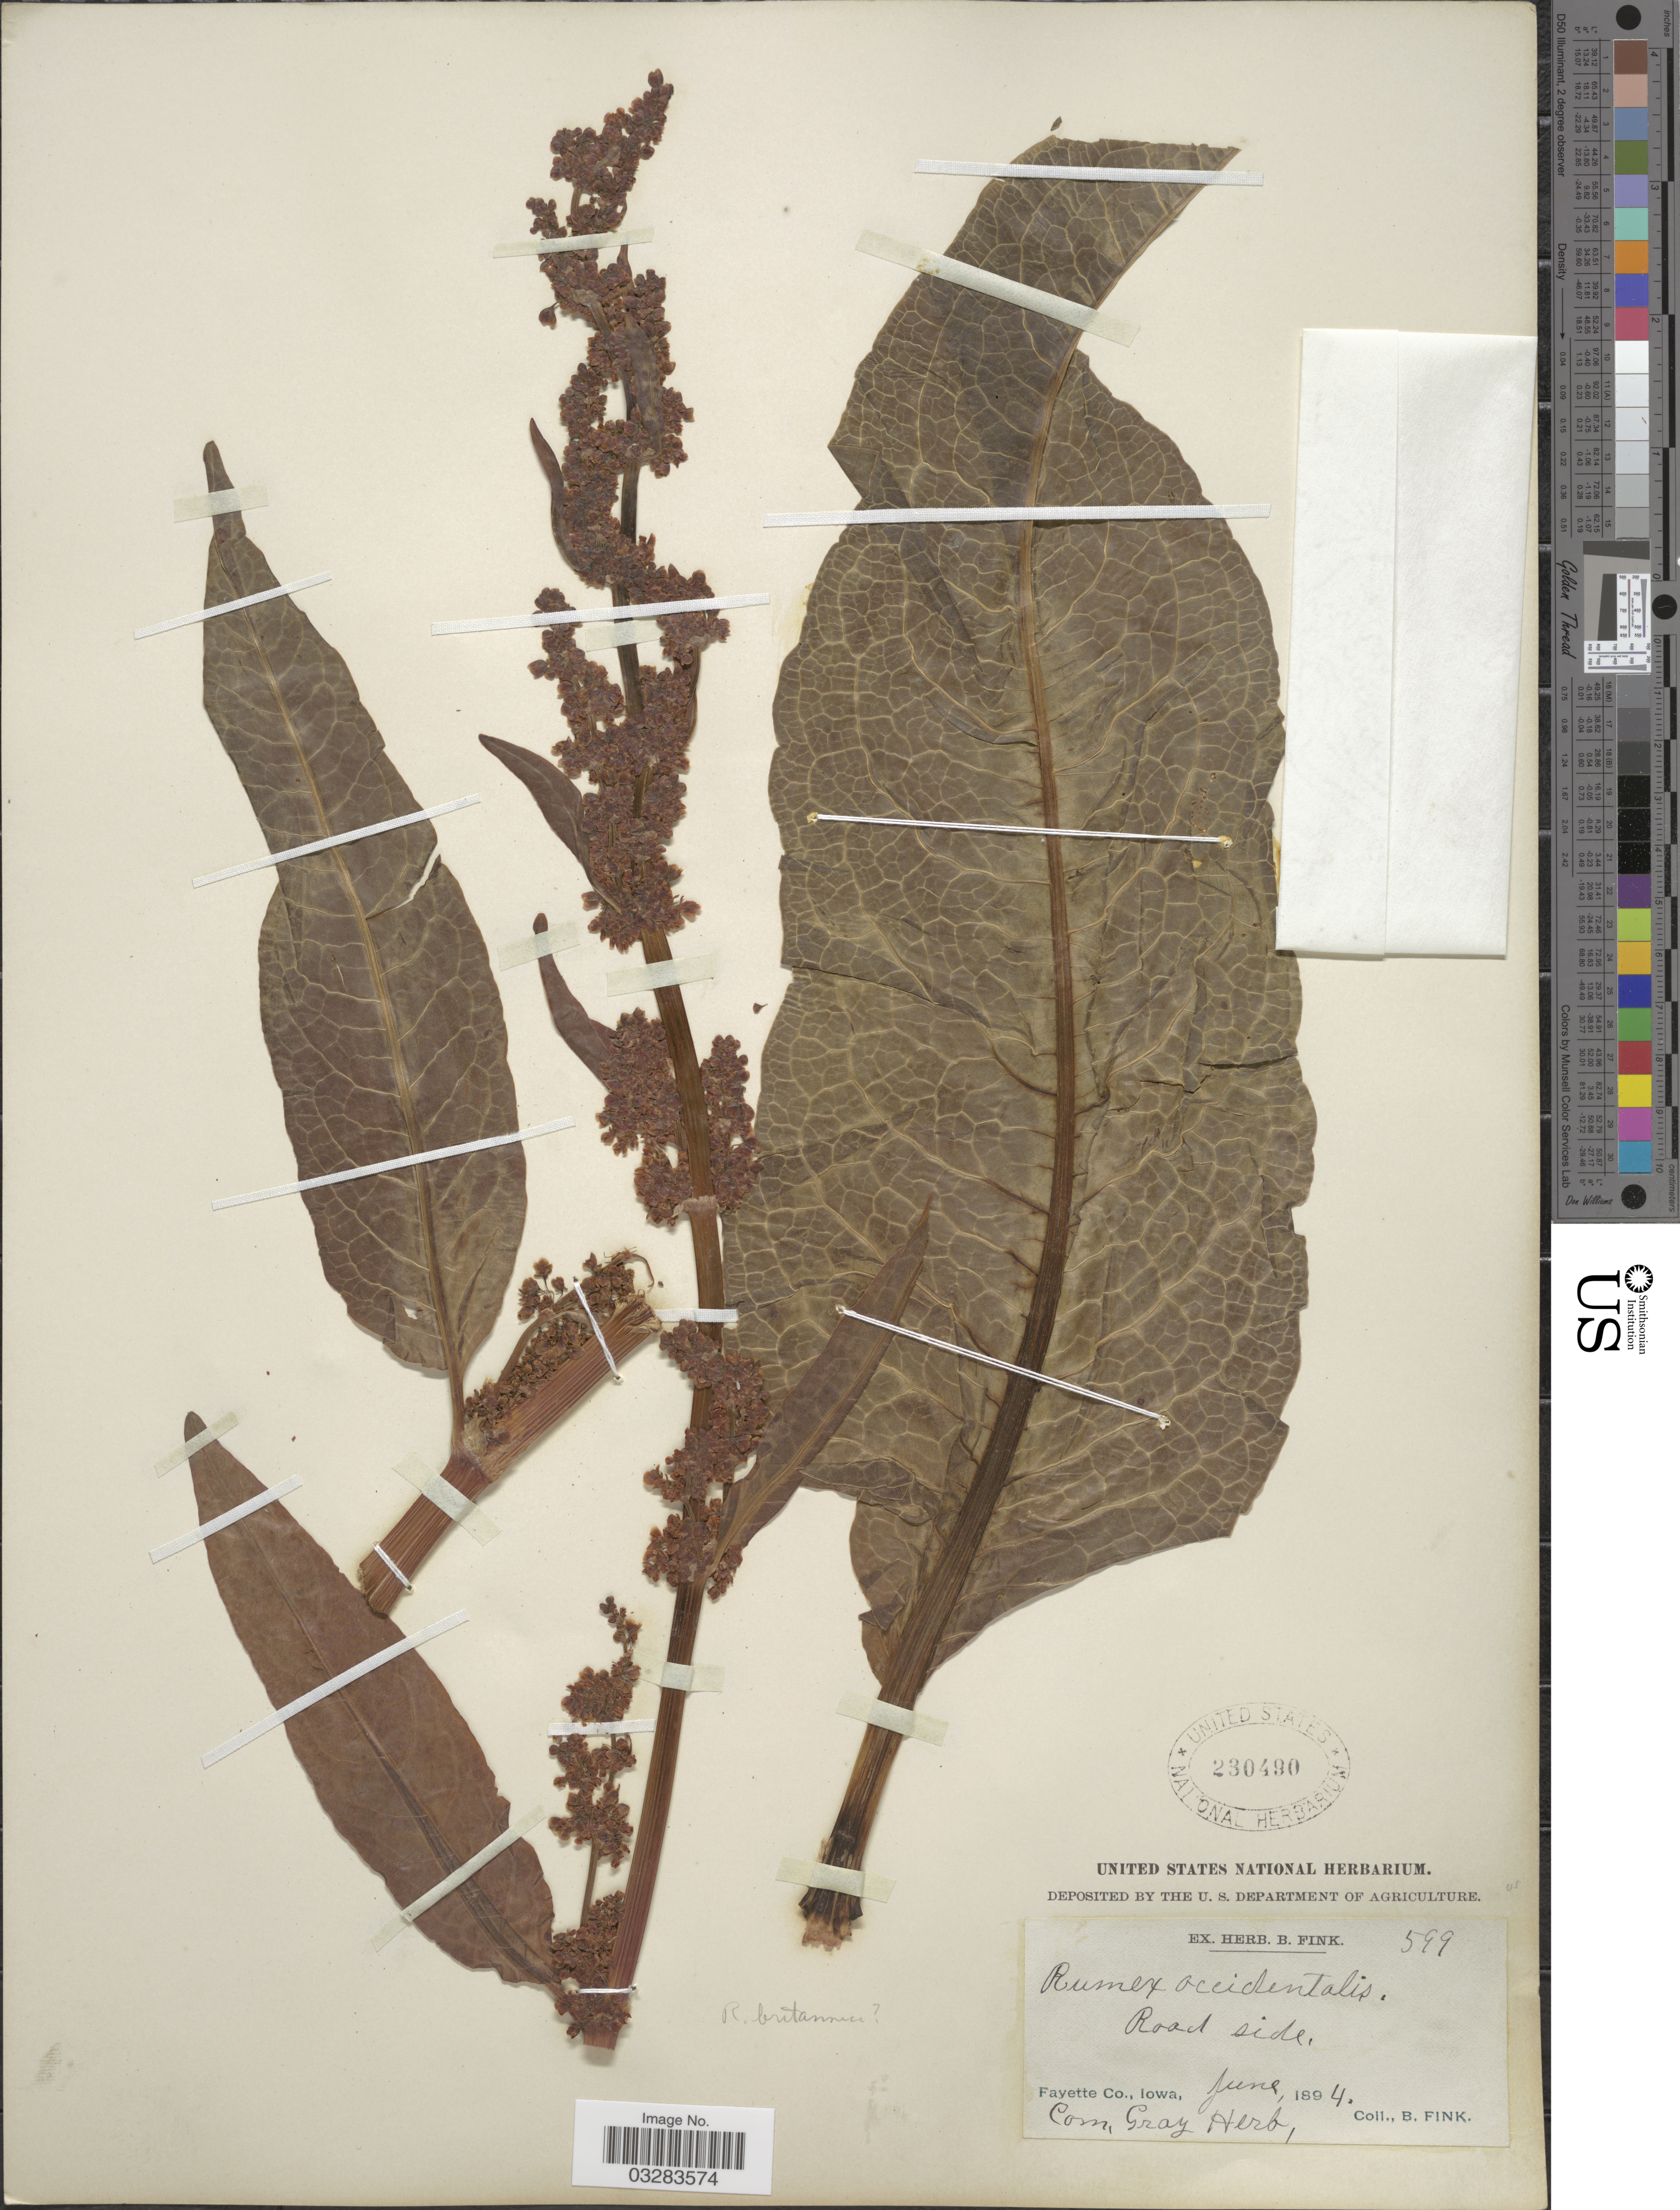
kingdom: Plantae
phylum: Tracheophyta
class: Magnoliopsida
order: Caryophyllales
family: Polygonaceae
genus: Rumex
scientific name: Rumex britannica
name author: L.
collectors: B. Fink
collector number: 599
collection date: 1894-06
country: United States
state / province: Iowa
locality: Fayette Co.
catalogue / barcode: US 230490